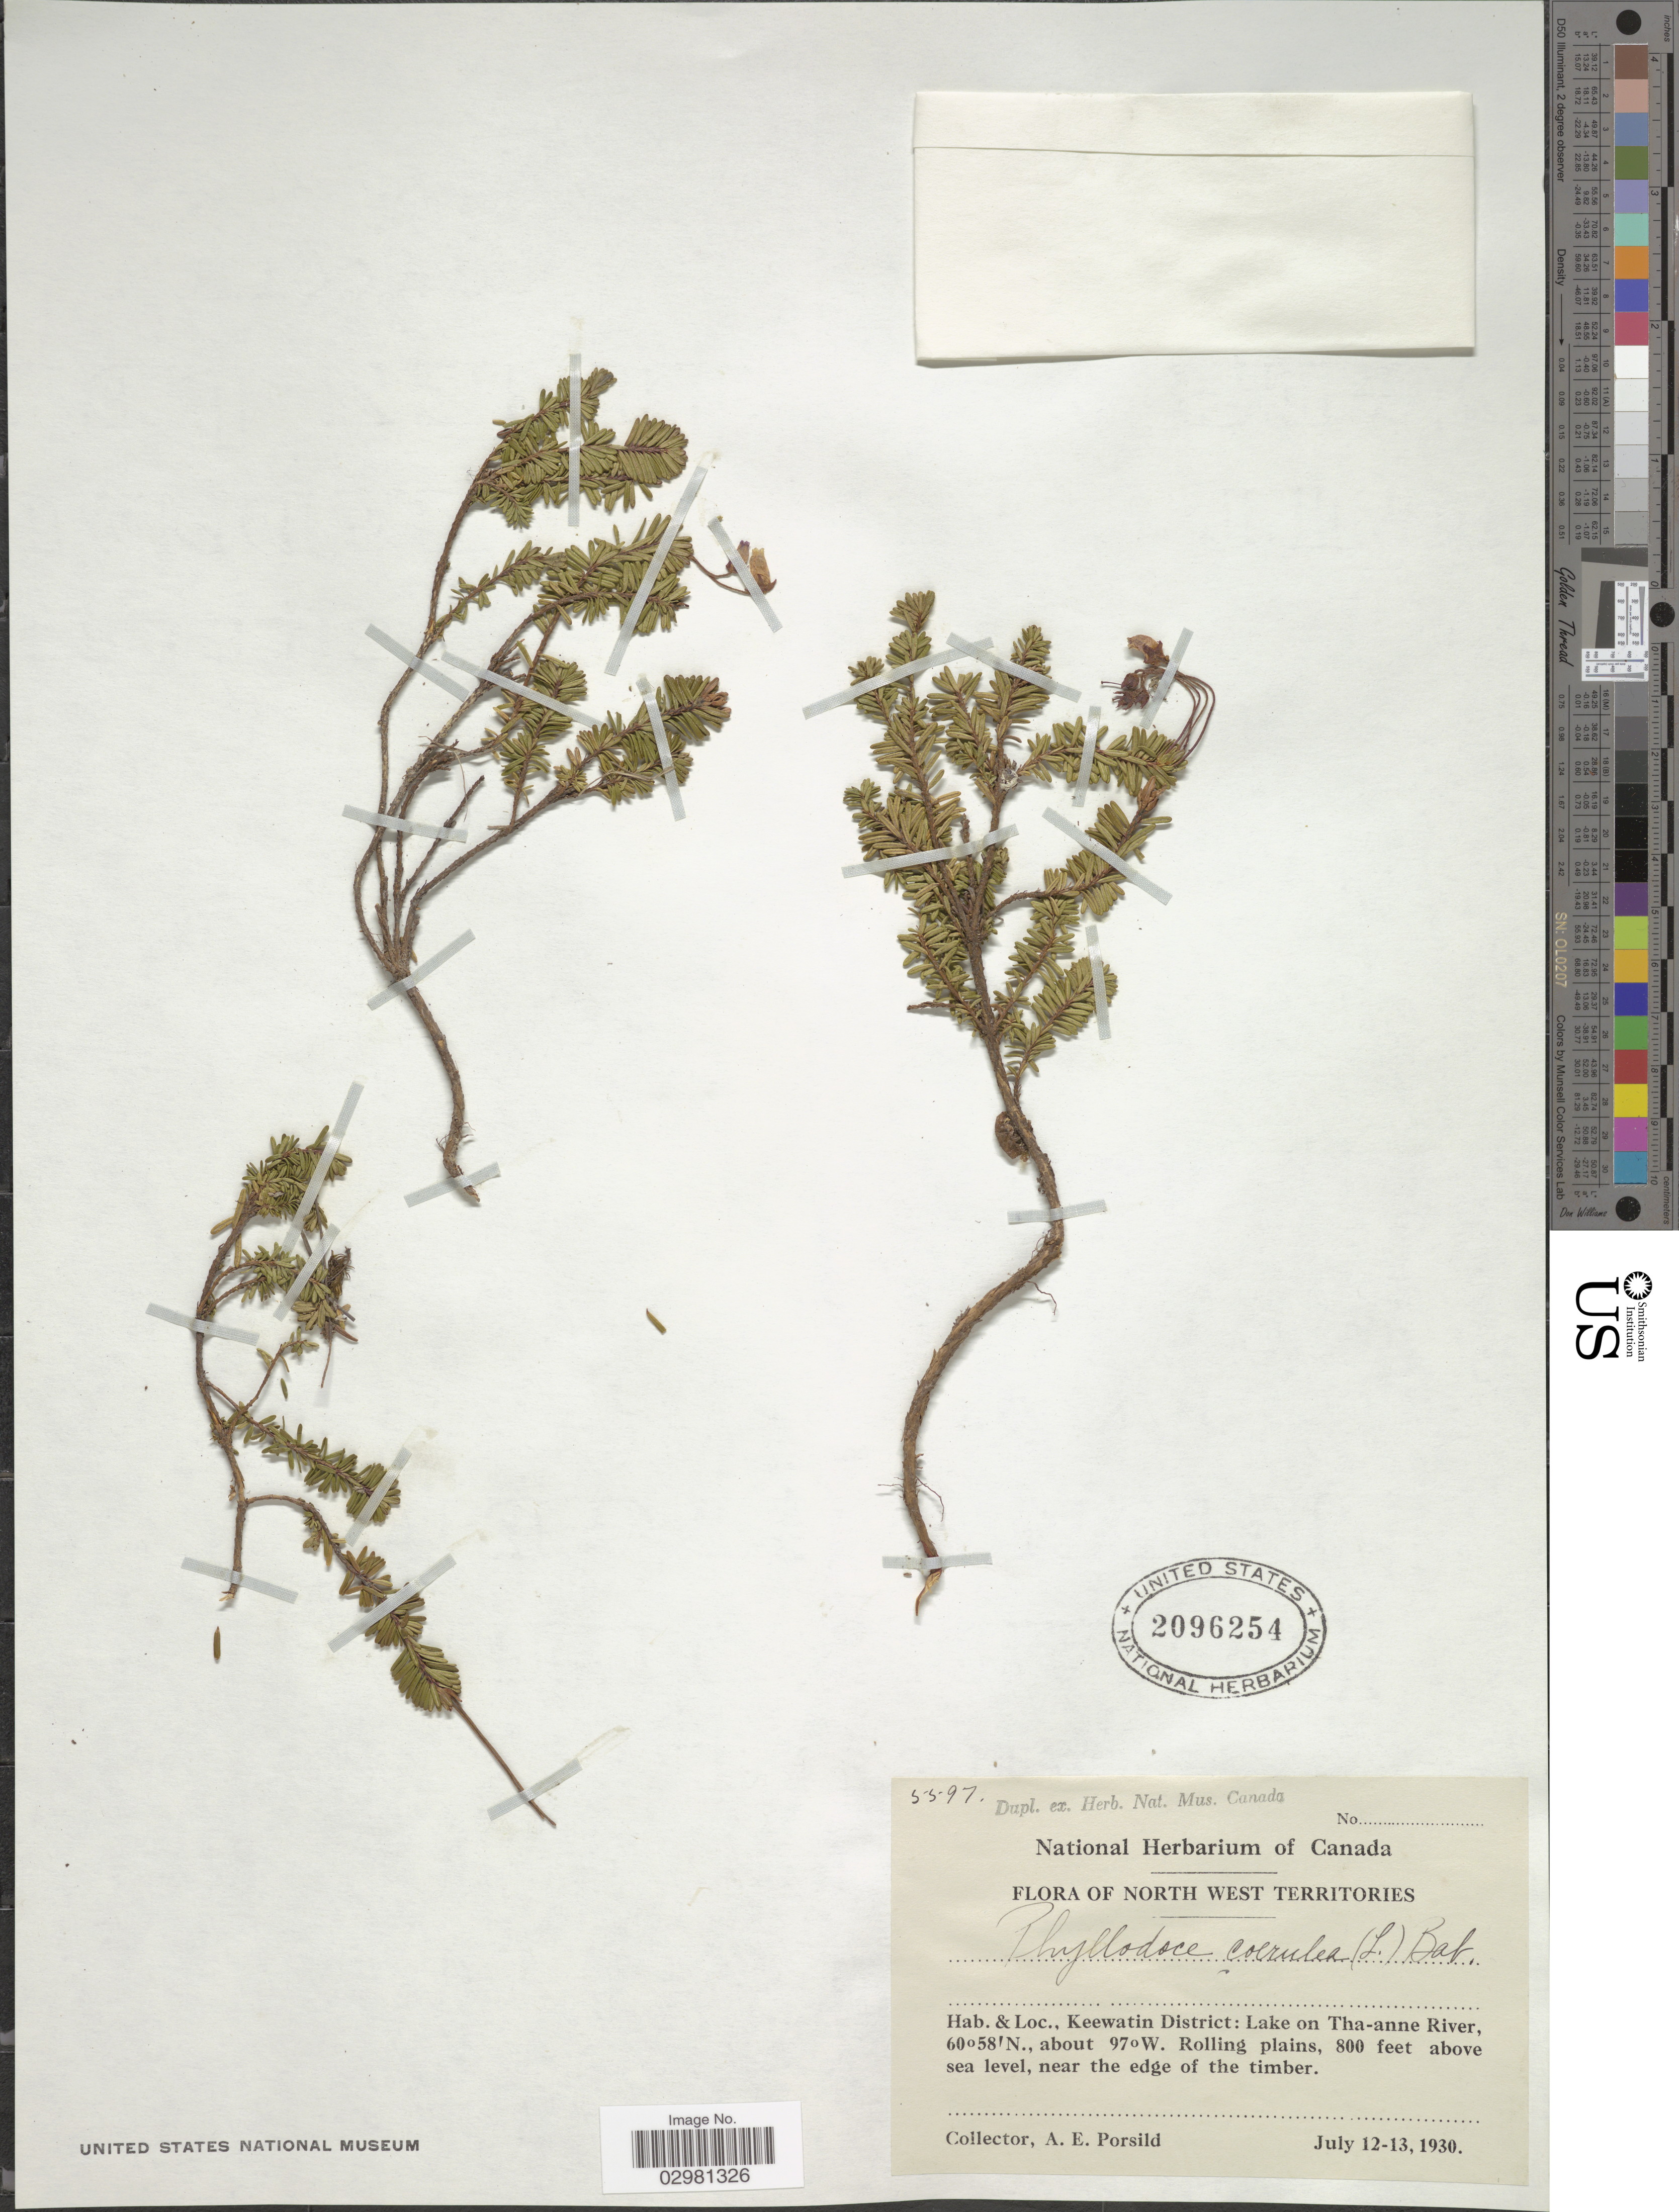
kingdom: Plantae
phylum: Tracheophyta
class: Magnoliopsida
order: Ericales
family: Ericaceae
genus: Phyllodoce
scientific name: Phyllodoce caerulea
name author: (L.) Bab.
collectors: A. E. Porsild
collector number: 5597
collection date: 1930-07-12/1930-07-13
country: Canada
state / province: Northwest Territories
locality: Keewatin District: Lake on Tha-anne River.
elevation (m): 244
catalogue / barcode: US 2096254